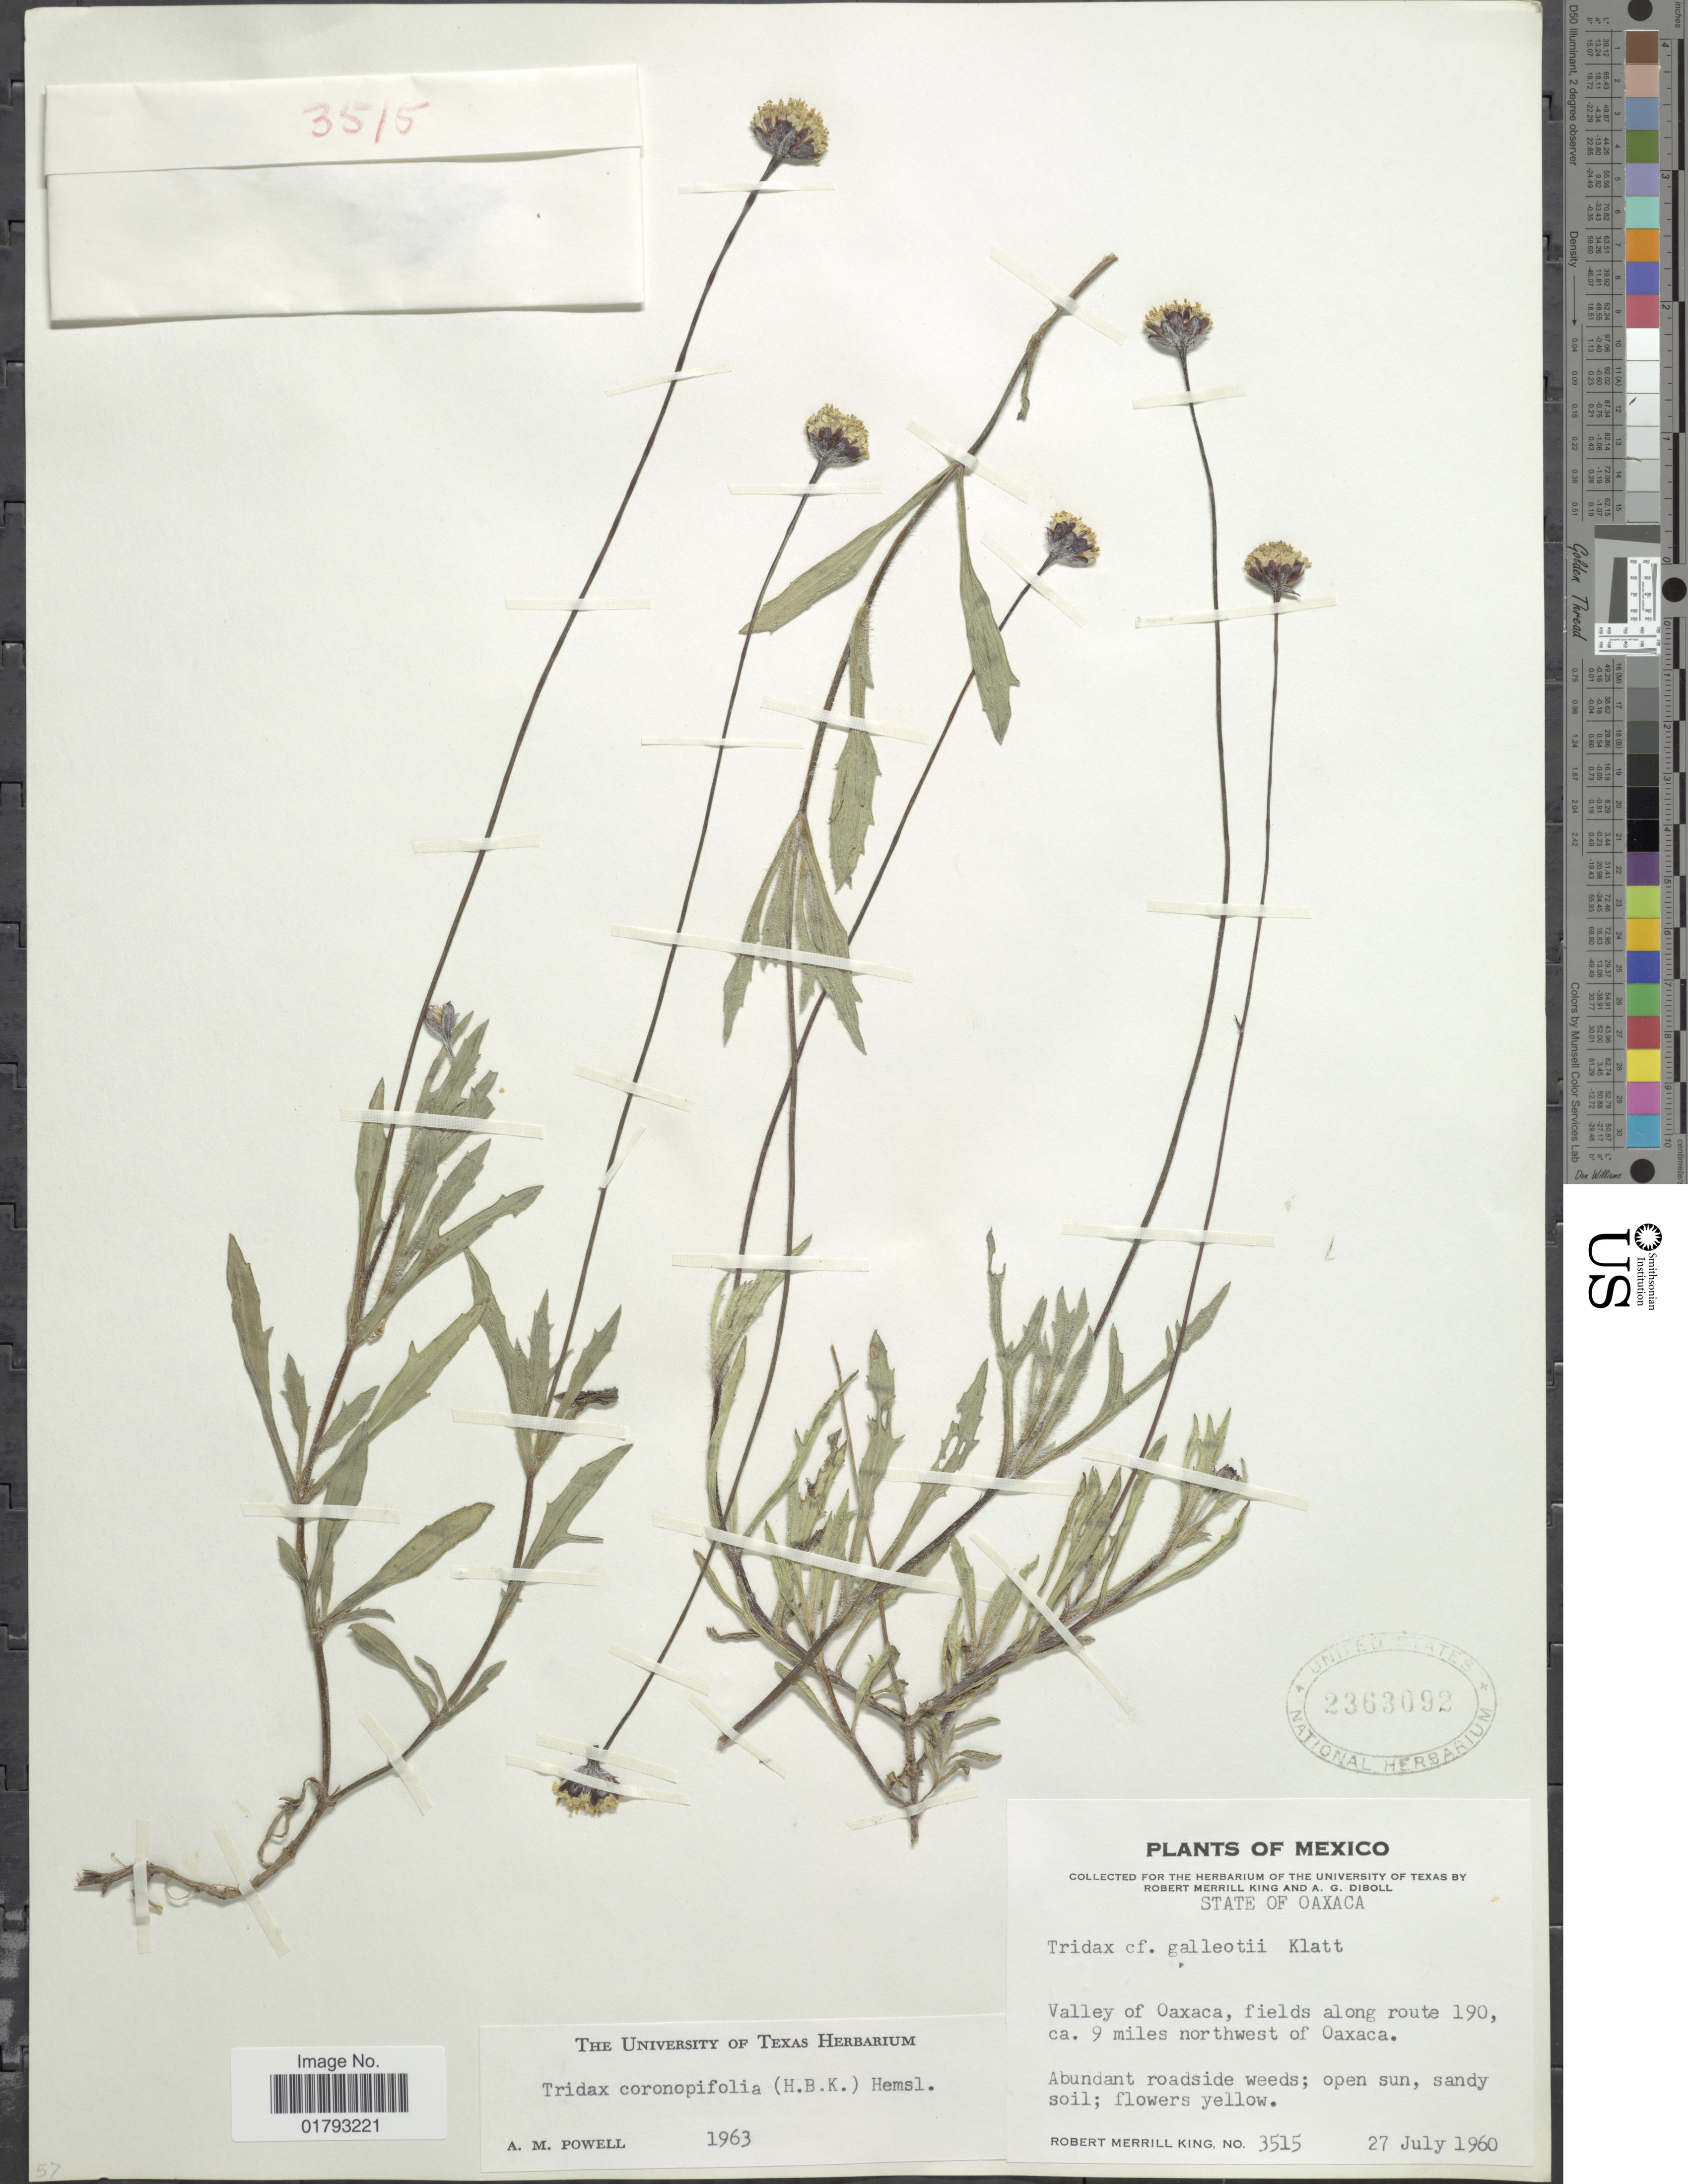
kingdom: Plantae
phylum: Tracheophyta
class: Magnoliopsida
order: Asterales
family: Asteraceae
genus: Tridax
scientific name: Tridax coronopifolia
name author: (Kunth) Hemsl.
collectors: R. M. King & A. Diboll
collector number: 3515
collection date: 1960-07-27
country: Mexico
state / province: Oaxaca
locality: State of Oaxaca. Valley of Oaxaca, fields along route 190, ca. 9 miles northwest of Oaxaca.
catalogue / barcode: US 2363092